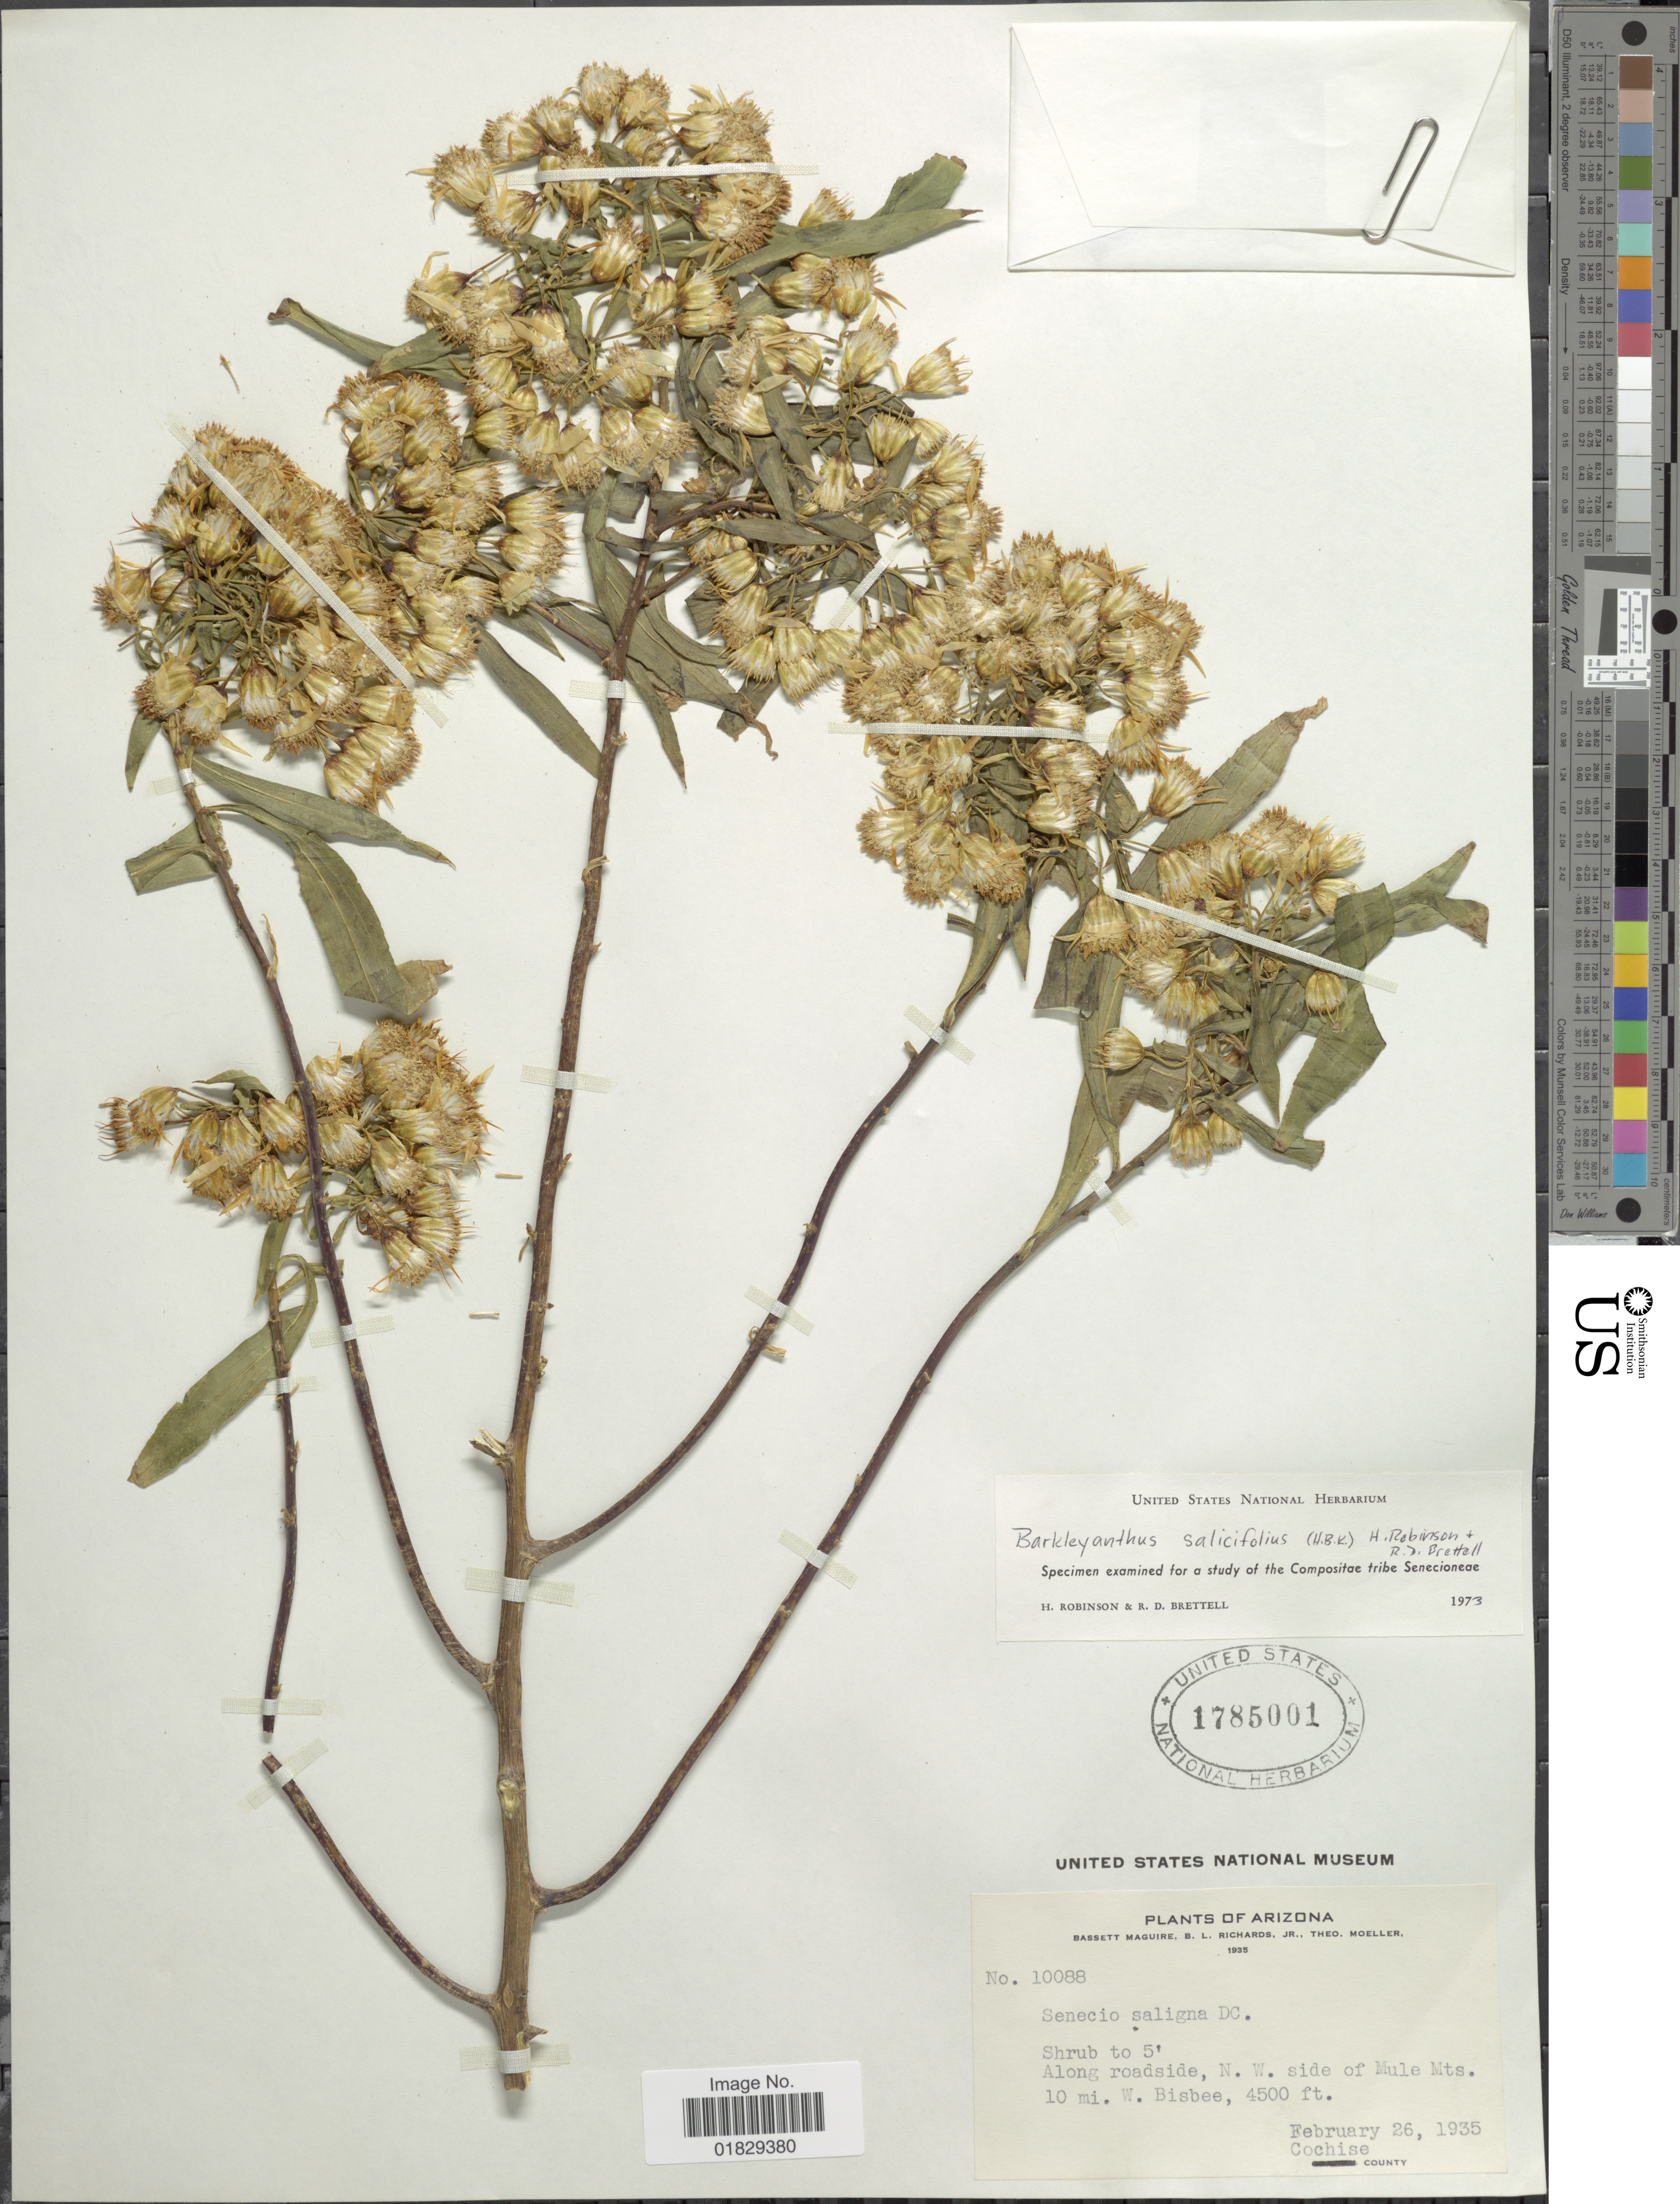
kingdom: Plantae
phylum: Tracheophyta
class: Magnoliopsida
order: Asterales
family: Asteraceae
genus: Barkleyanthus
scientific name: Barkleyanthus salicifolius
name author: (Kunth) H. Rob. & Brettell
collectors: B. Maguire, B. Richards & T. Moeller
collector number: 10088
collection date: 1935-02-26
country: United States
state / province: Arizona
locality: Along roadside, N.W. side of Mule Mts. 10 mi. W. Bisbee. Cochise County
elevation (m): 1372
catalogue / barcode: US 1785001